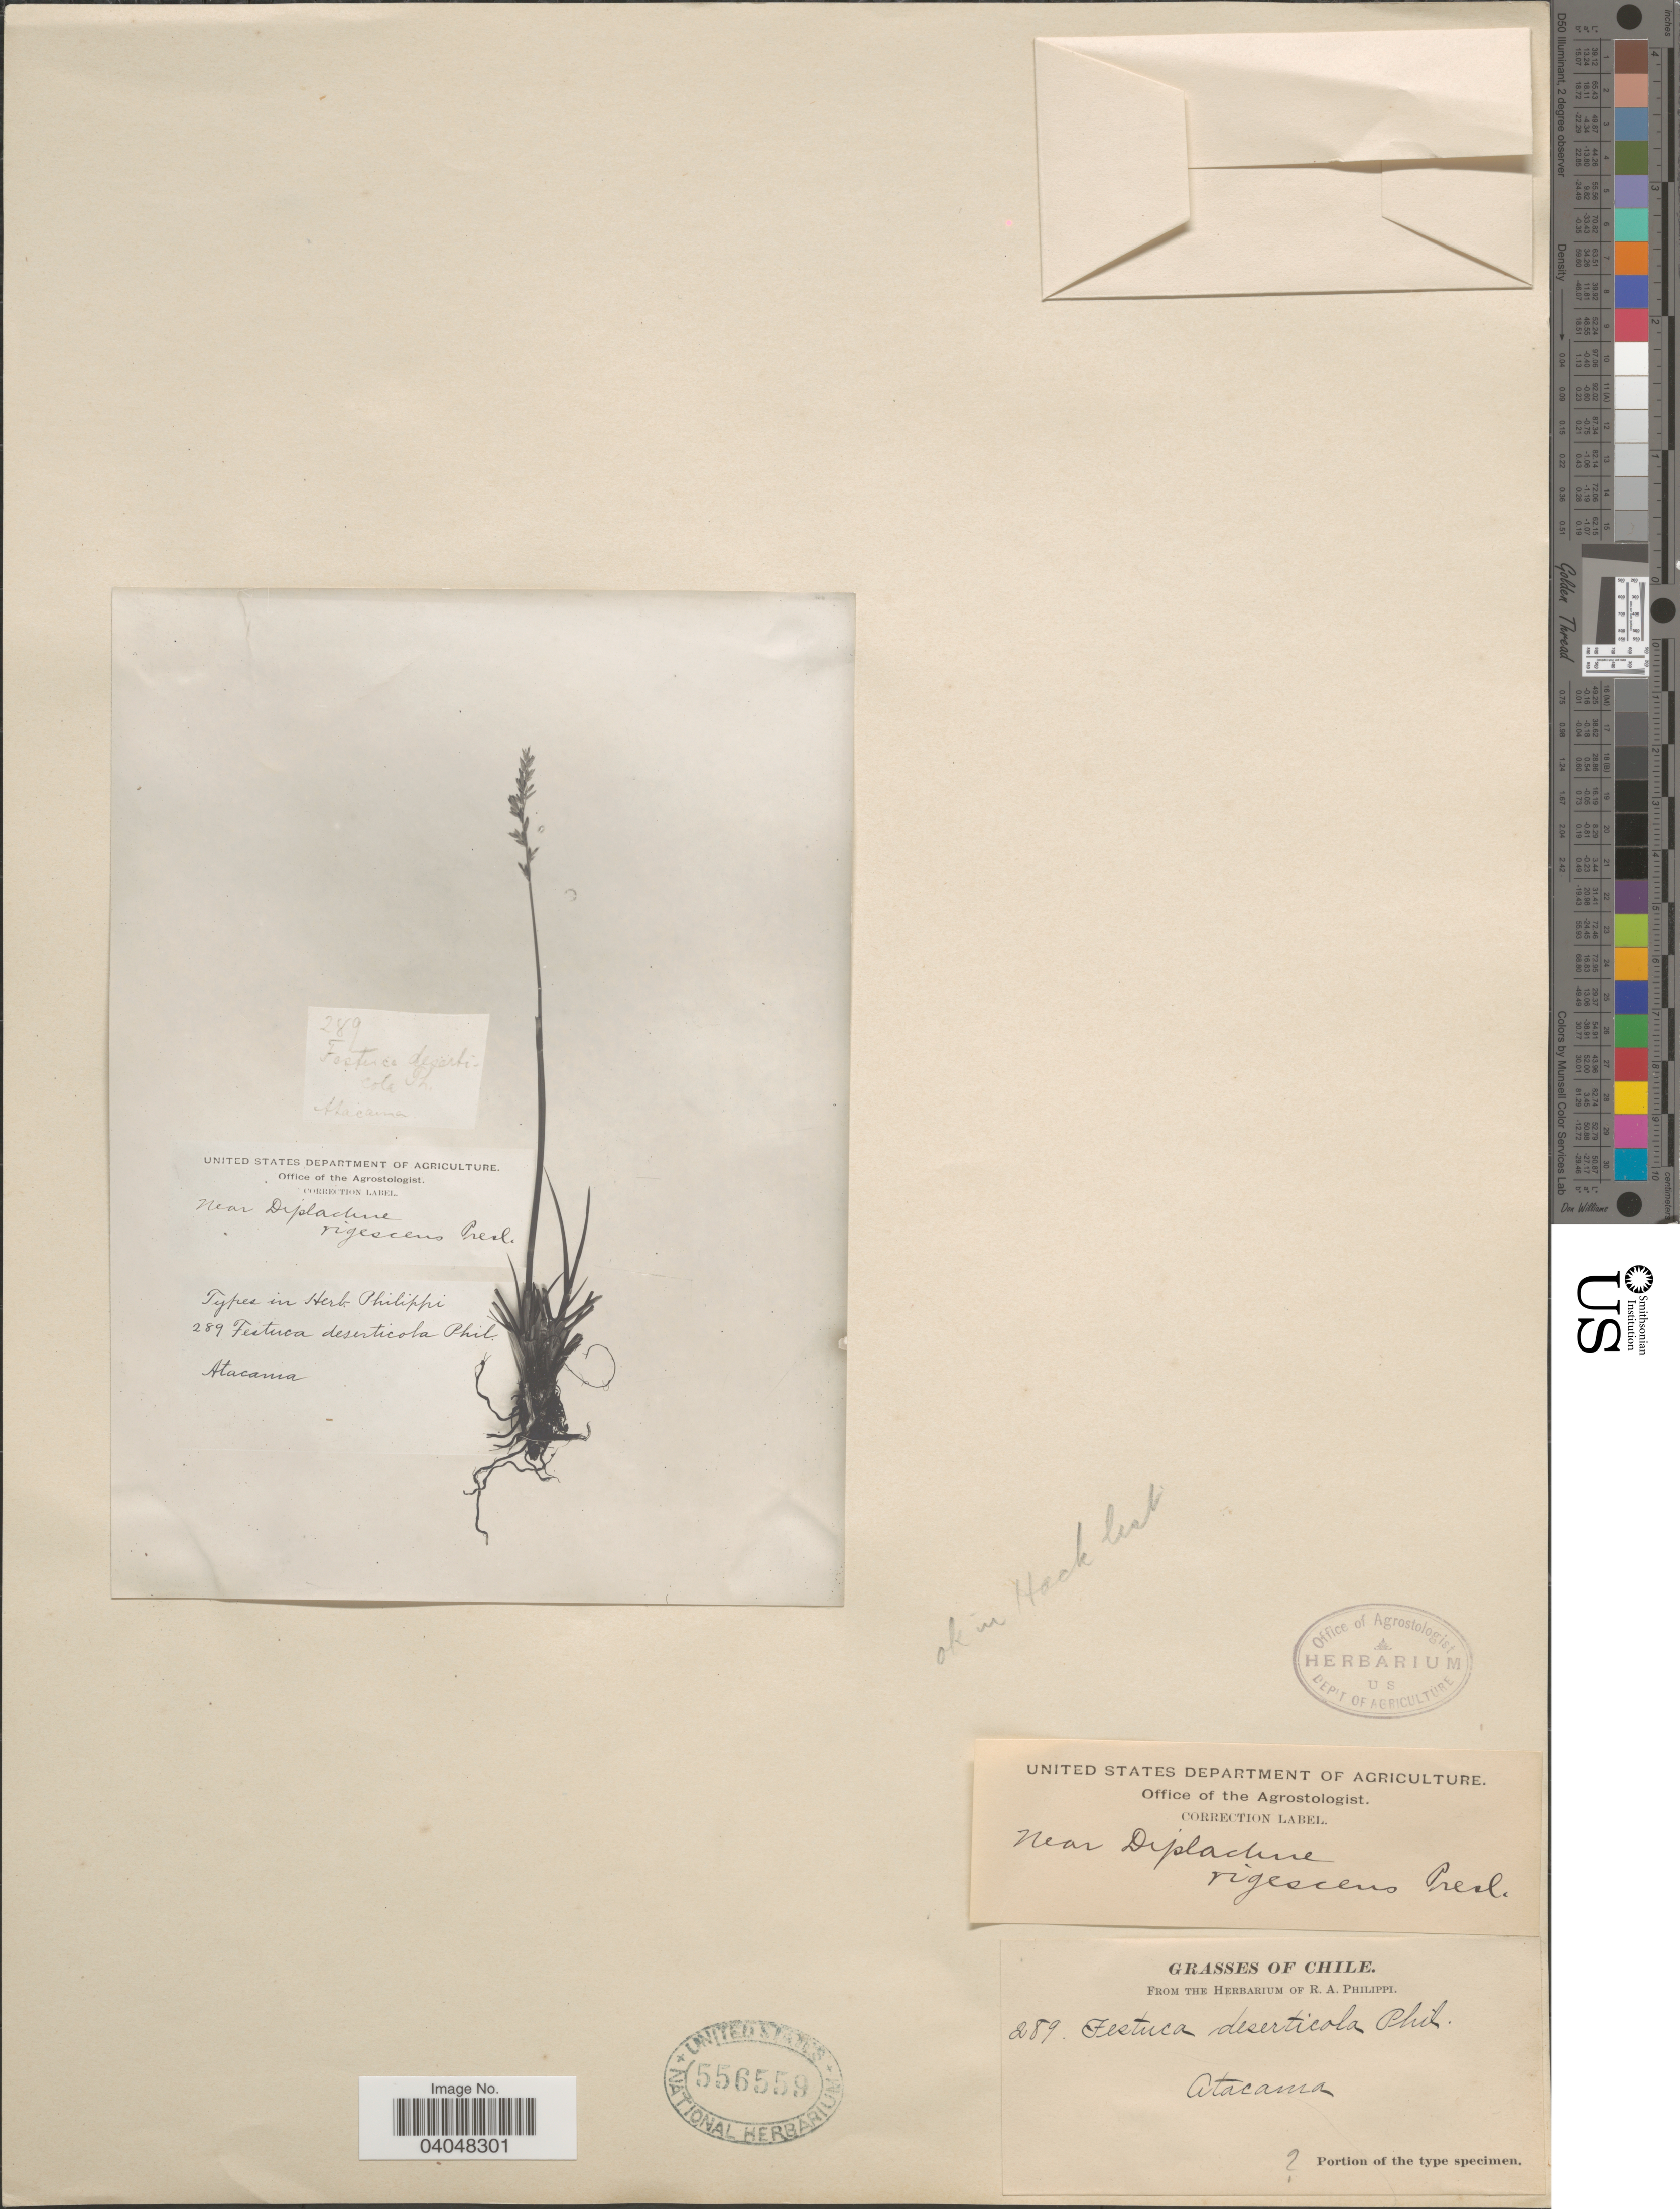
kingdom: Plantae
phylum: Tracheophyta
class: Liliopsida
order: Poales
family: Poaceae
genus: Festuca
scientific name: Festuca rigescens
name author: (J. Presl) Kunth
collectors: ex. herb. R.A. Philippi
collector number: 289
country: Chile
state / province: Atacama (III)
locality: Atacama.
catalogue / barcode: US 556559